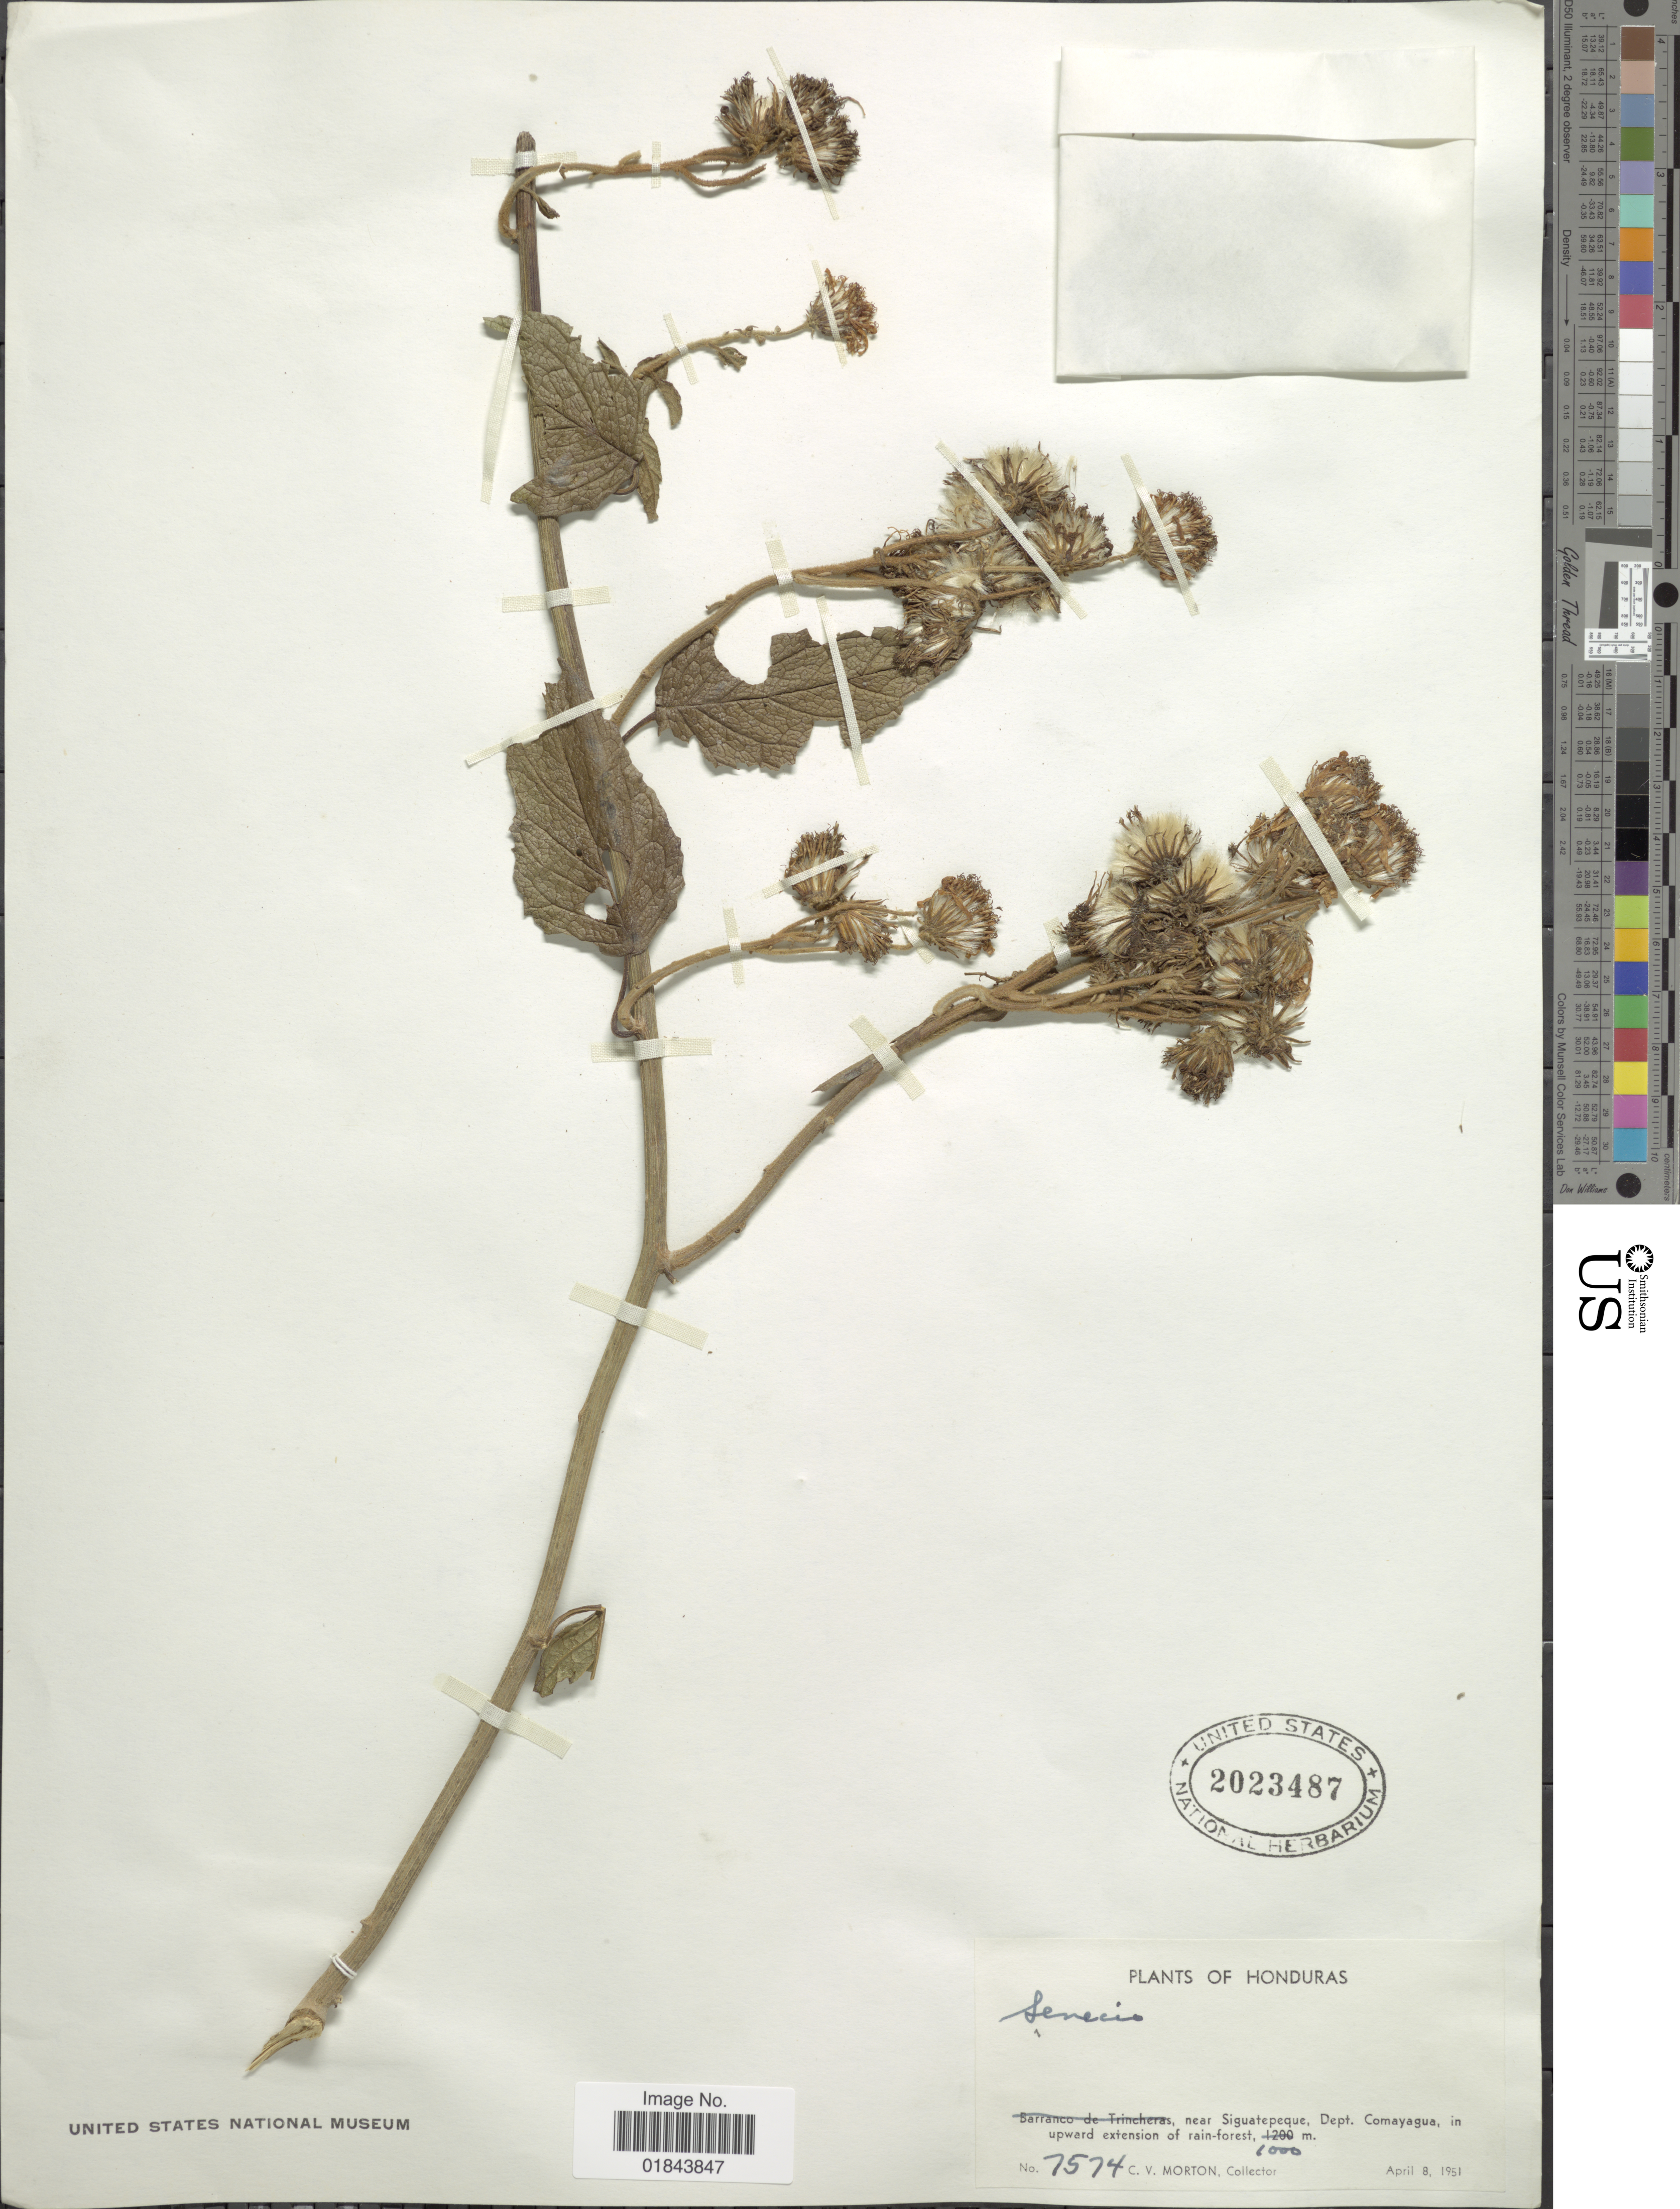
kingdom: Plantae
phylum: Tracheophyta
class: Magnoliopsida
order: Asterales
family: Asteraceae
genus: Pseudogynoxys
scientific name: Pseudogynoxys haenkei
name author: (DC.) Cabrera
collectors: C. V. Morton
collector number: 7574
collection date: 1951-04-08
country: Honduras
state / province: Comayagua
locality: Near Siguatepeque, Dept. Comayagua, in upward extension of rain-forest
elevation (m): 1000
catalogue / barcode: US 2023487